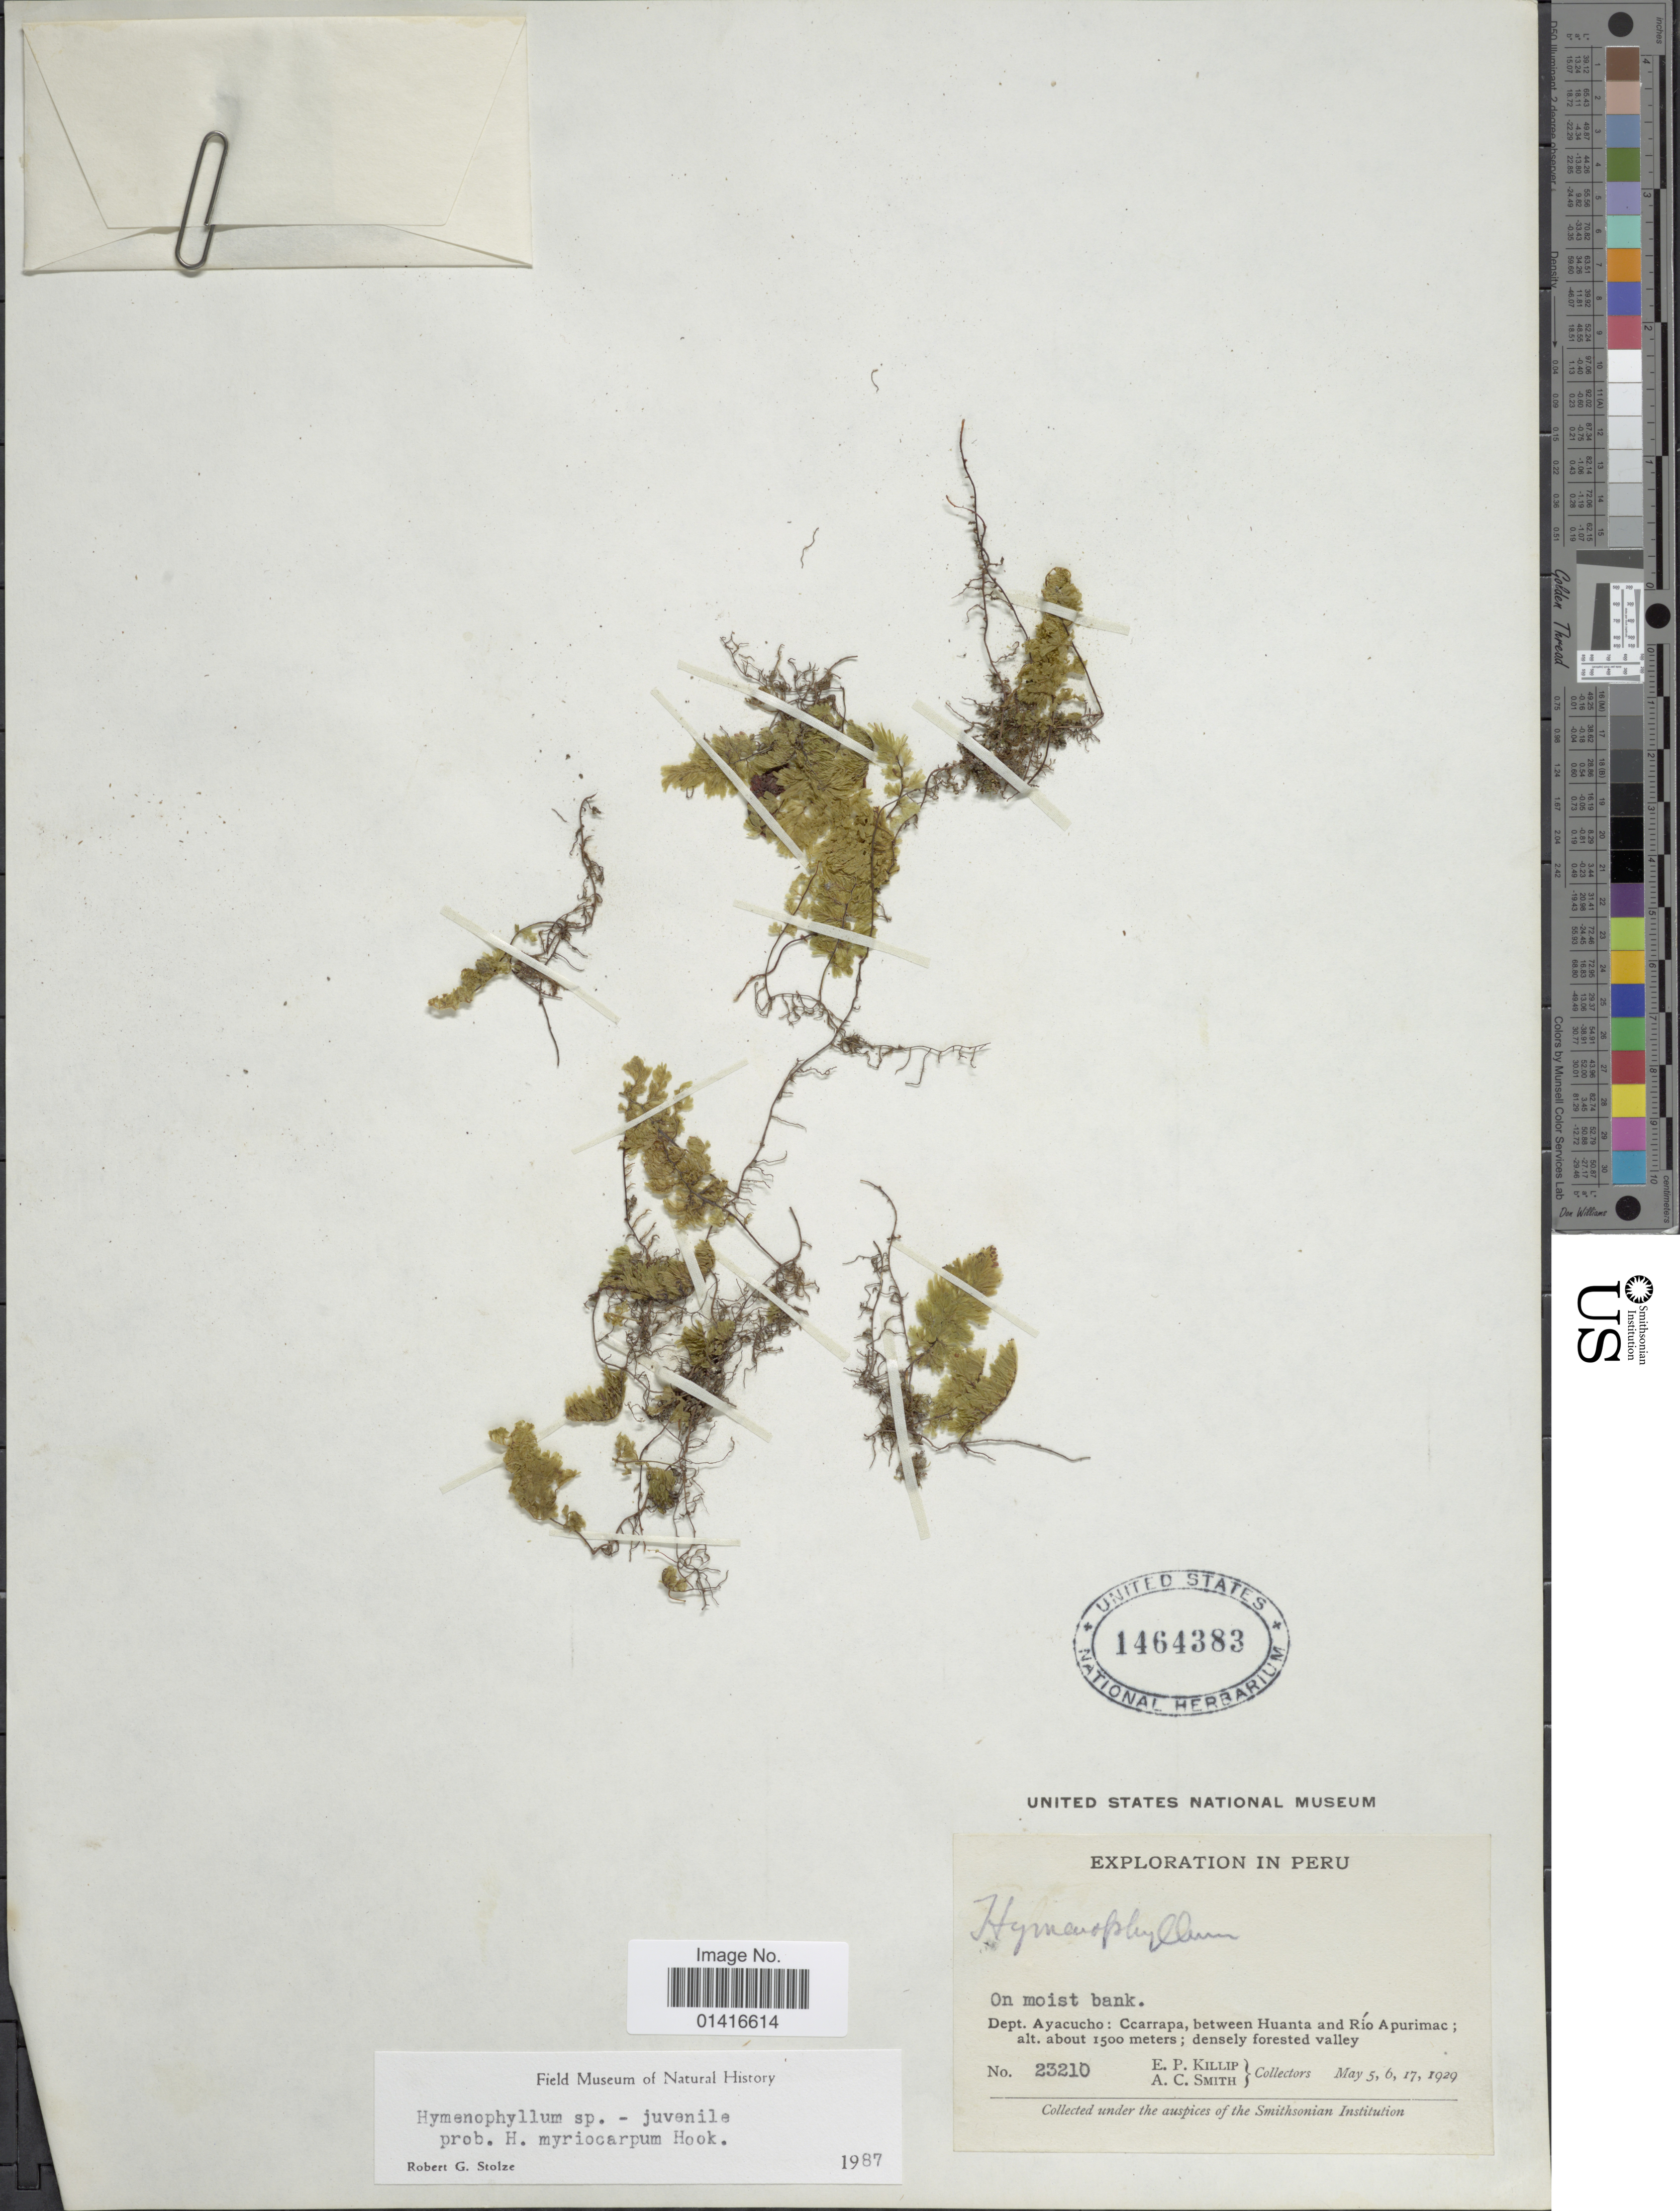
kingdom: Plantae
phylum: Tracheophyta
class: Polypodiopsida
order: Hymenophyllales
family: Hymenophyllaceae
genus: Hymenophyllum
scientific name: Hymenophyllum myriocarpum var. myriocarpum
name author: Hook.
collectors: E. P. Killip & A. C. Smith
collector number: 23210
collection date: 1929-05-05/1929-05-17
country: Peru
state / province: Ayacucho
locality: Ccarrapa, between Huanta and Río Apurimac; densely forested valley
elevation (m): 1500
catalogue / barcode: US 1464383